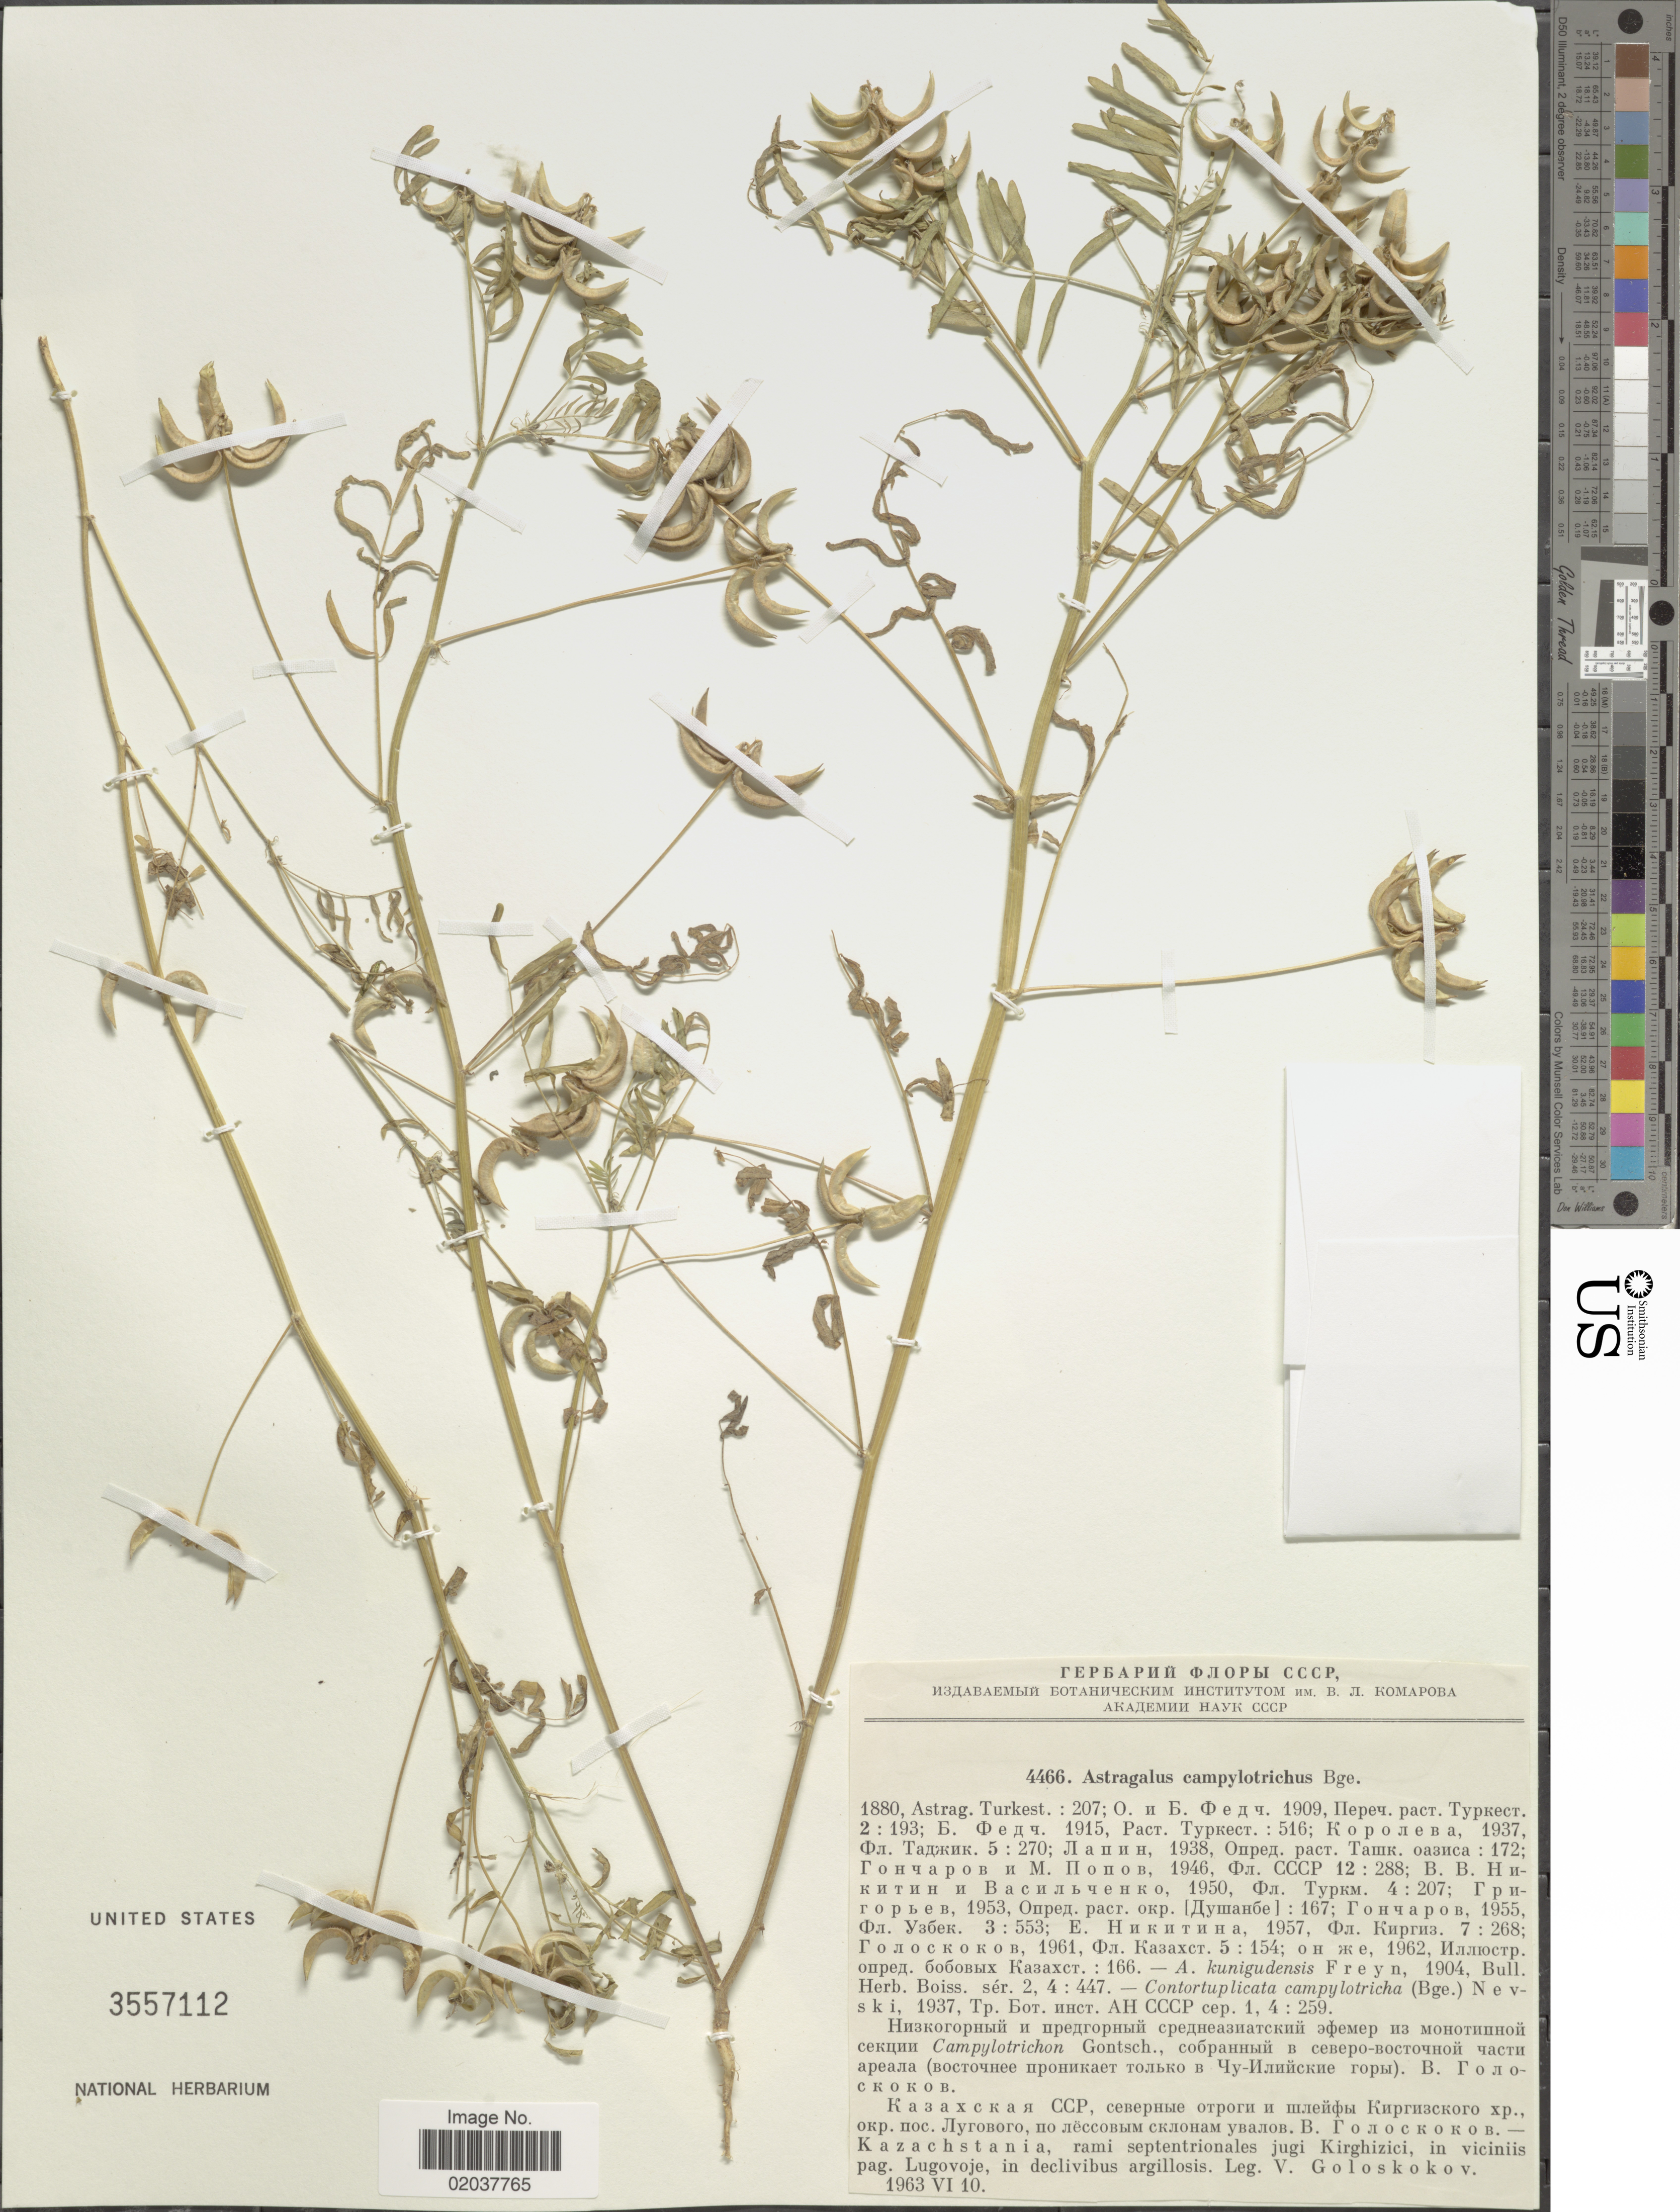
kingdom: Plantae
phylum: Tracheophyta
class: Magnoliopsida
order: Fabales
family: Fabaceae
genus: Astragalus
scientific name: Astragalus campylotrichus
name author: Bunge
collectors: V. P. Goloskokov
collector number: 4466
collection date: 1963-06-10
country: Kazakhstan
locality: Rami septentrionales jugi Kirghizici, in viciniis pag. Lugovoje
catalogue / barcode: US 3557112